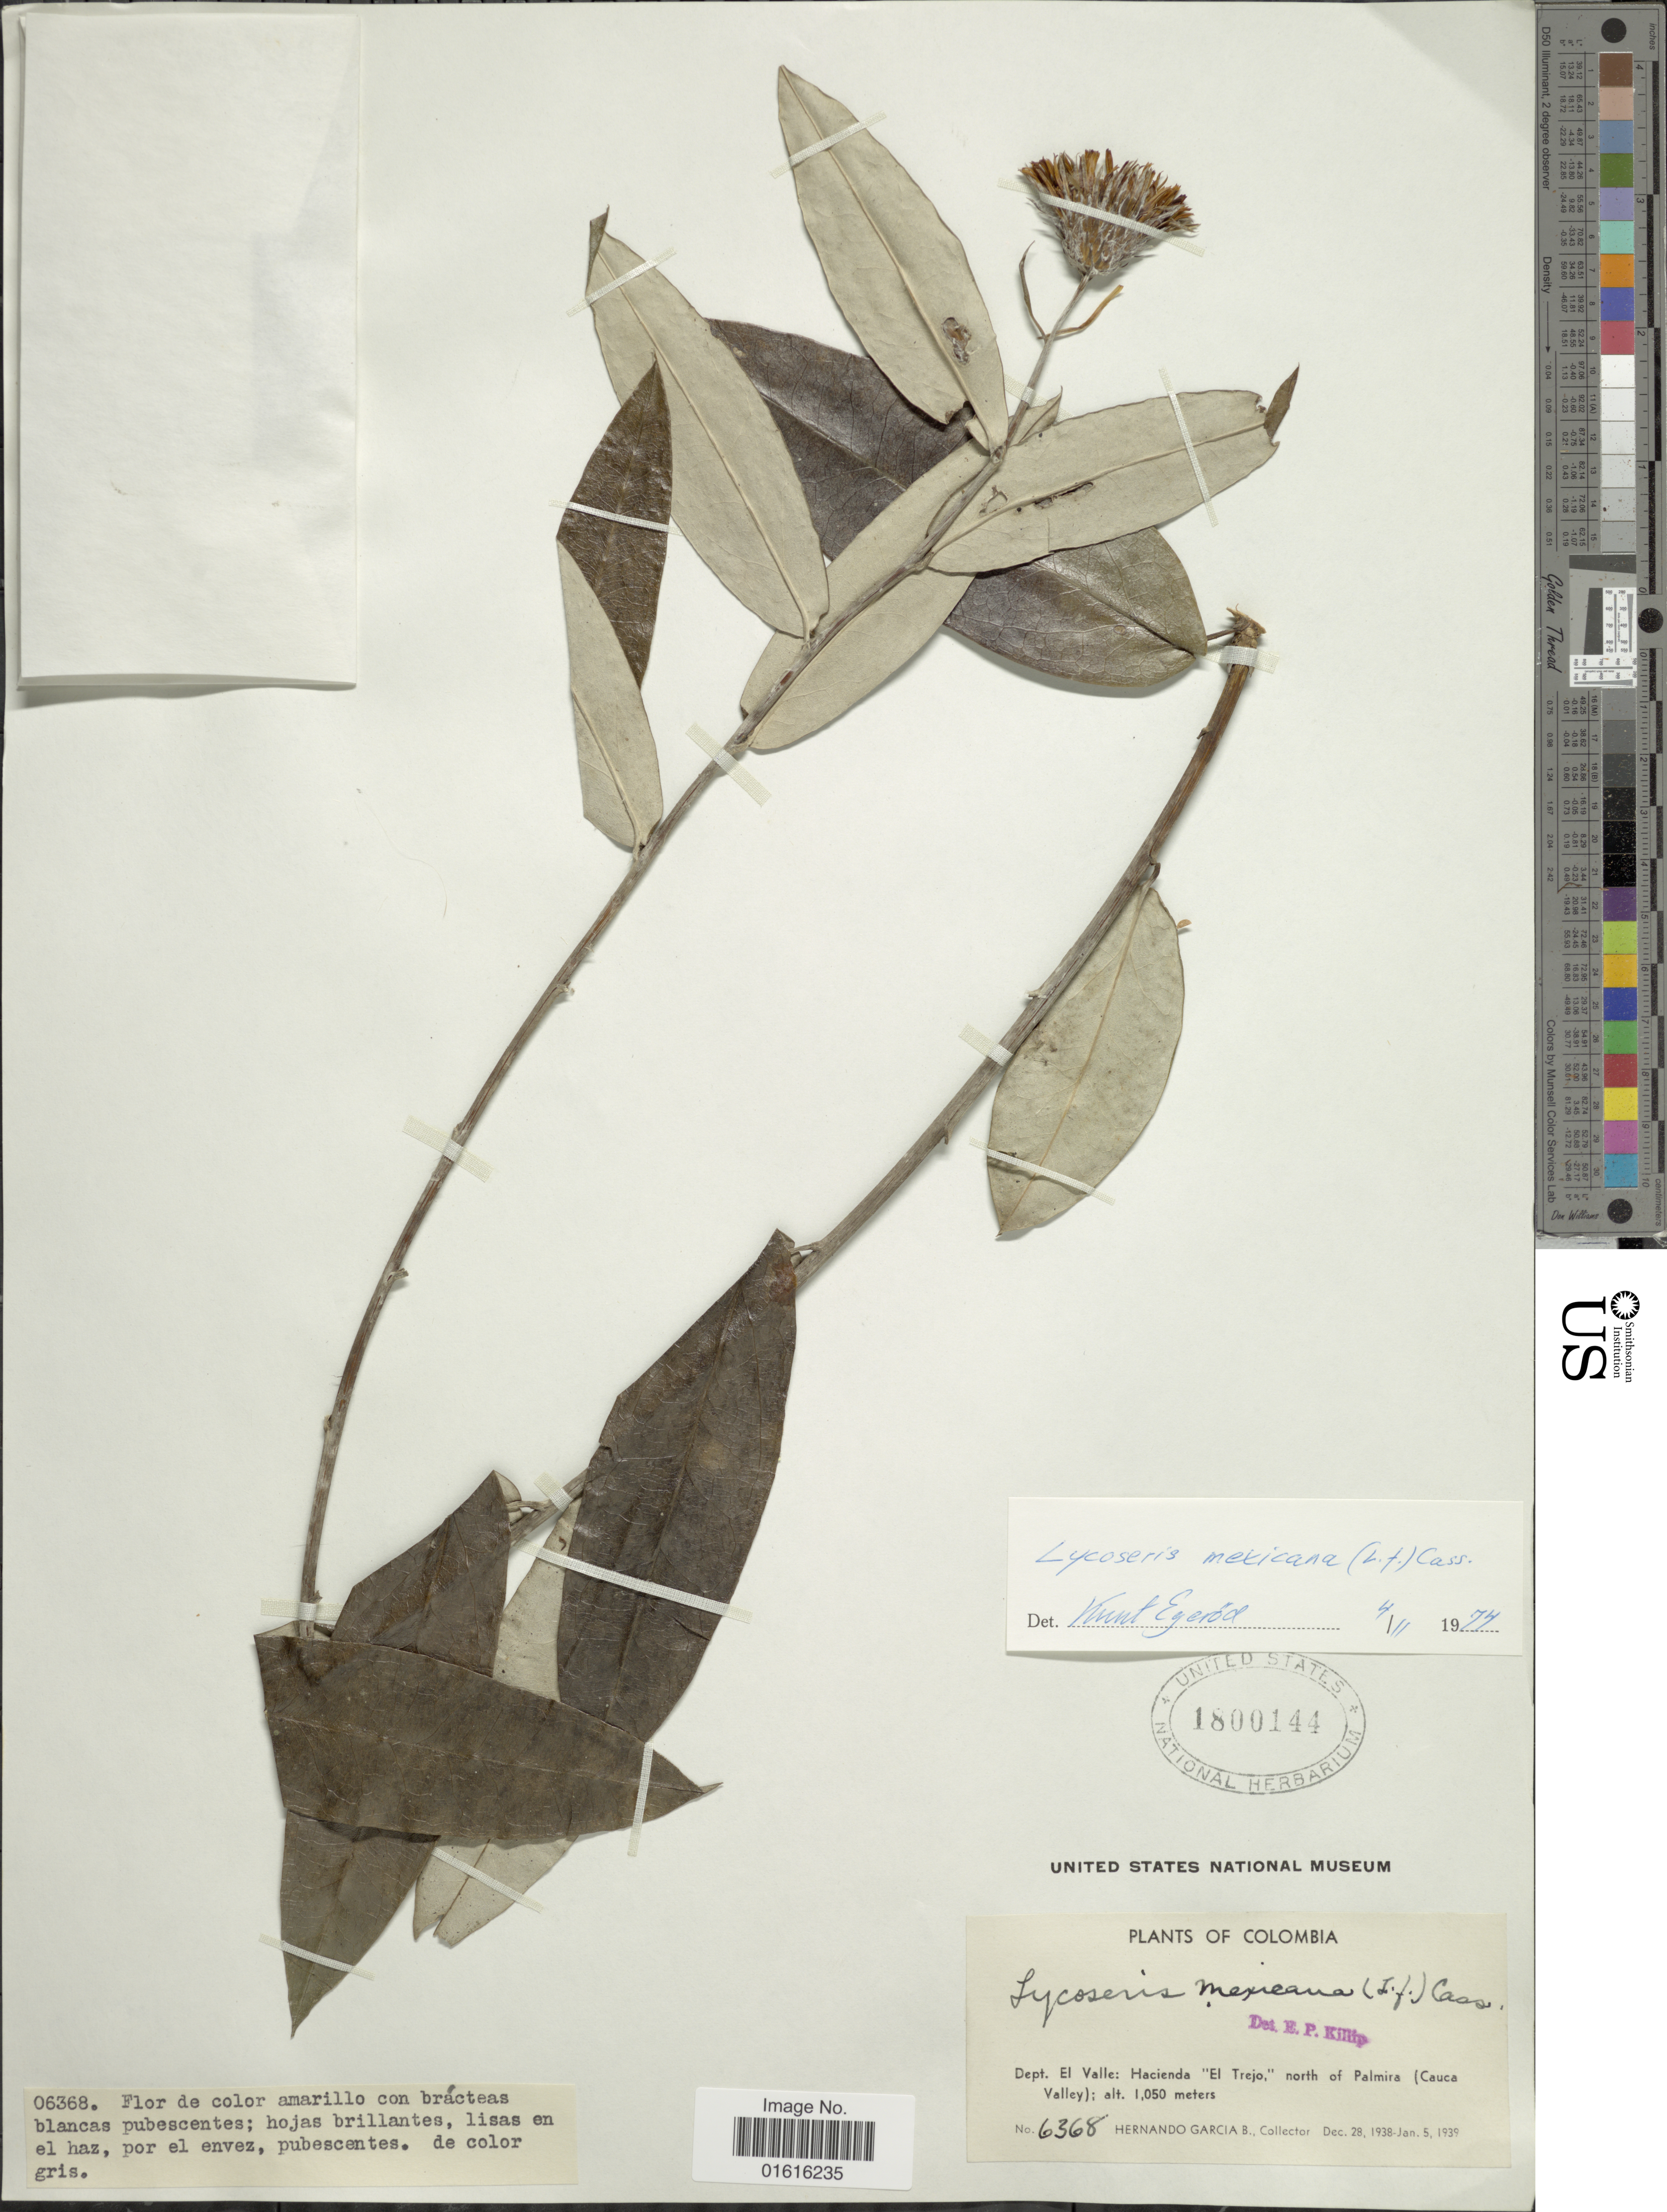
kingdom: Plantae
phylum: Tracheophyta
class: Magnoliopsida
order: Asterales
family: Asteraceae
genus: Lycoseris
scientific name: Lycoseris mexicana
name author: (L. f.) Cass.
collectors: H. García Barriga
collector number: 6368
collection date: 1938-12-28/1939-01-05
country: Colombia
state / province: Valle del Cauca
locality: Dept. El Valle: Hacienda "El Trejo", north of Palmira (Cauca Valley).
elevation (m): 1050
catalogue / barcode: US 1800144